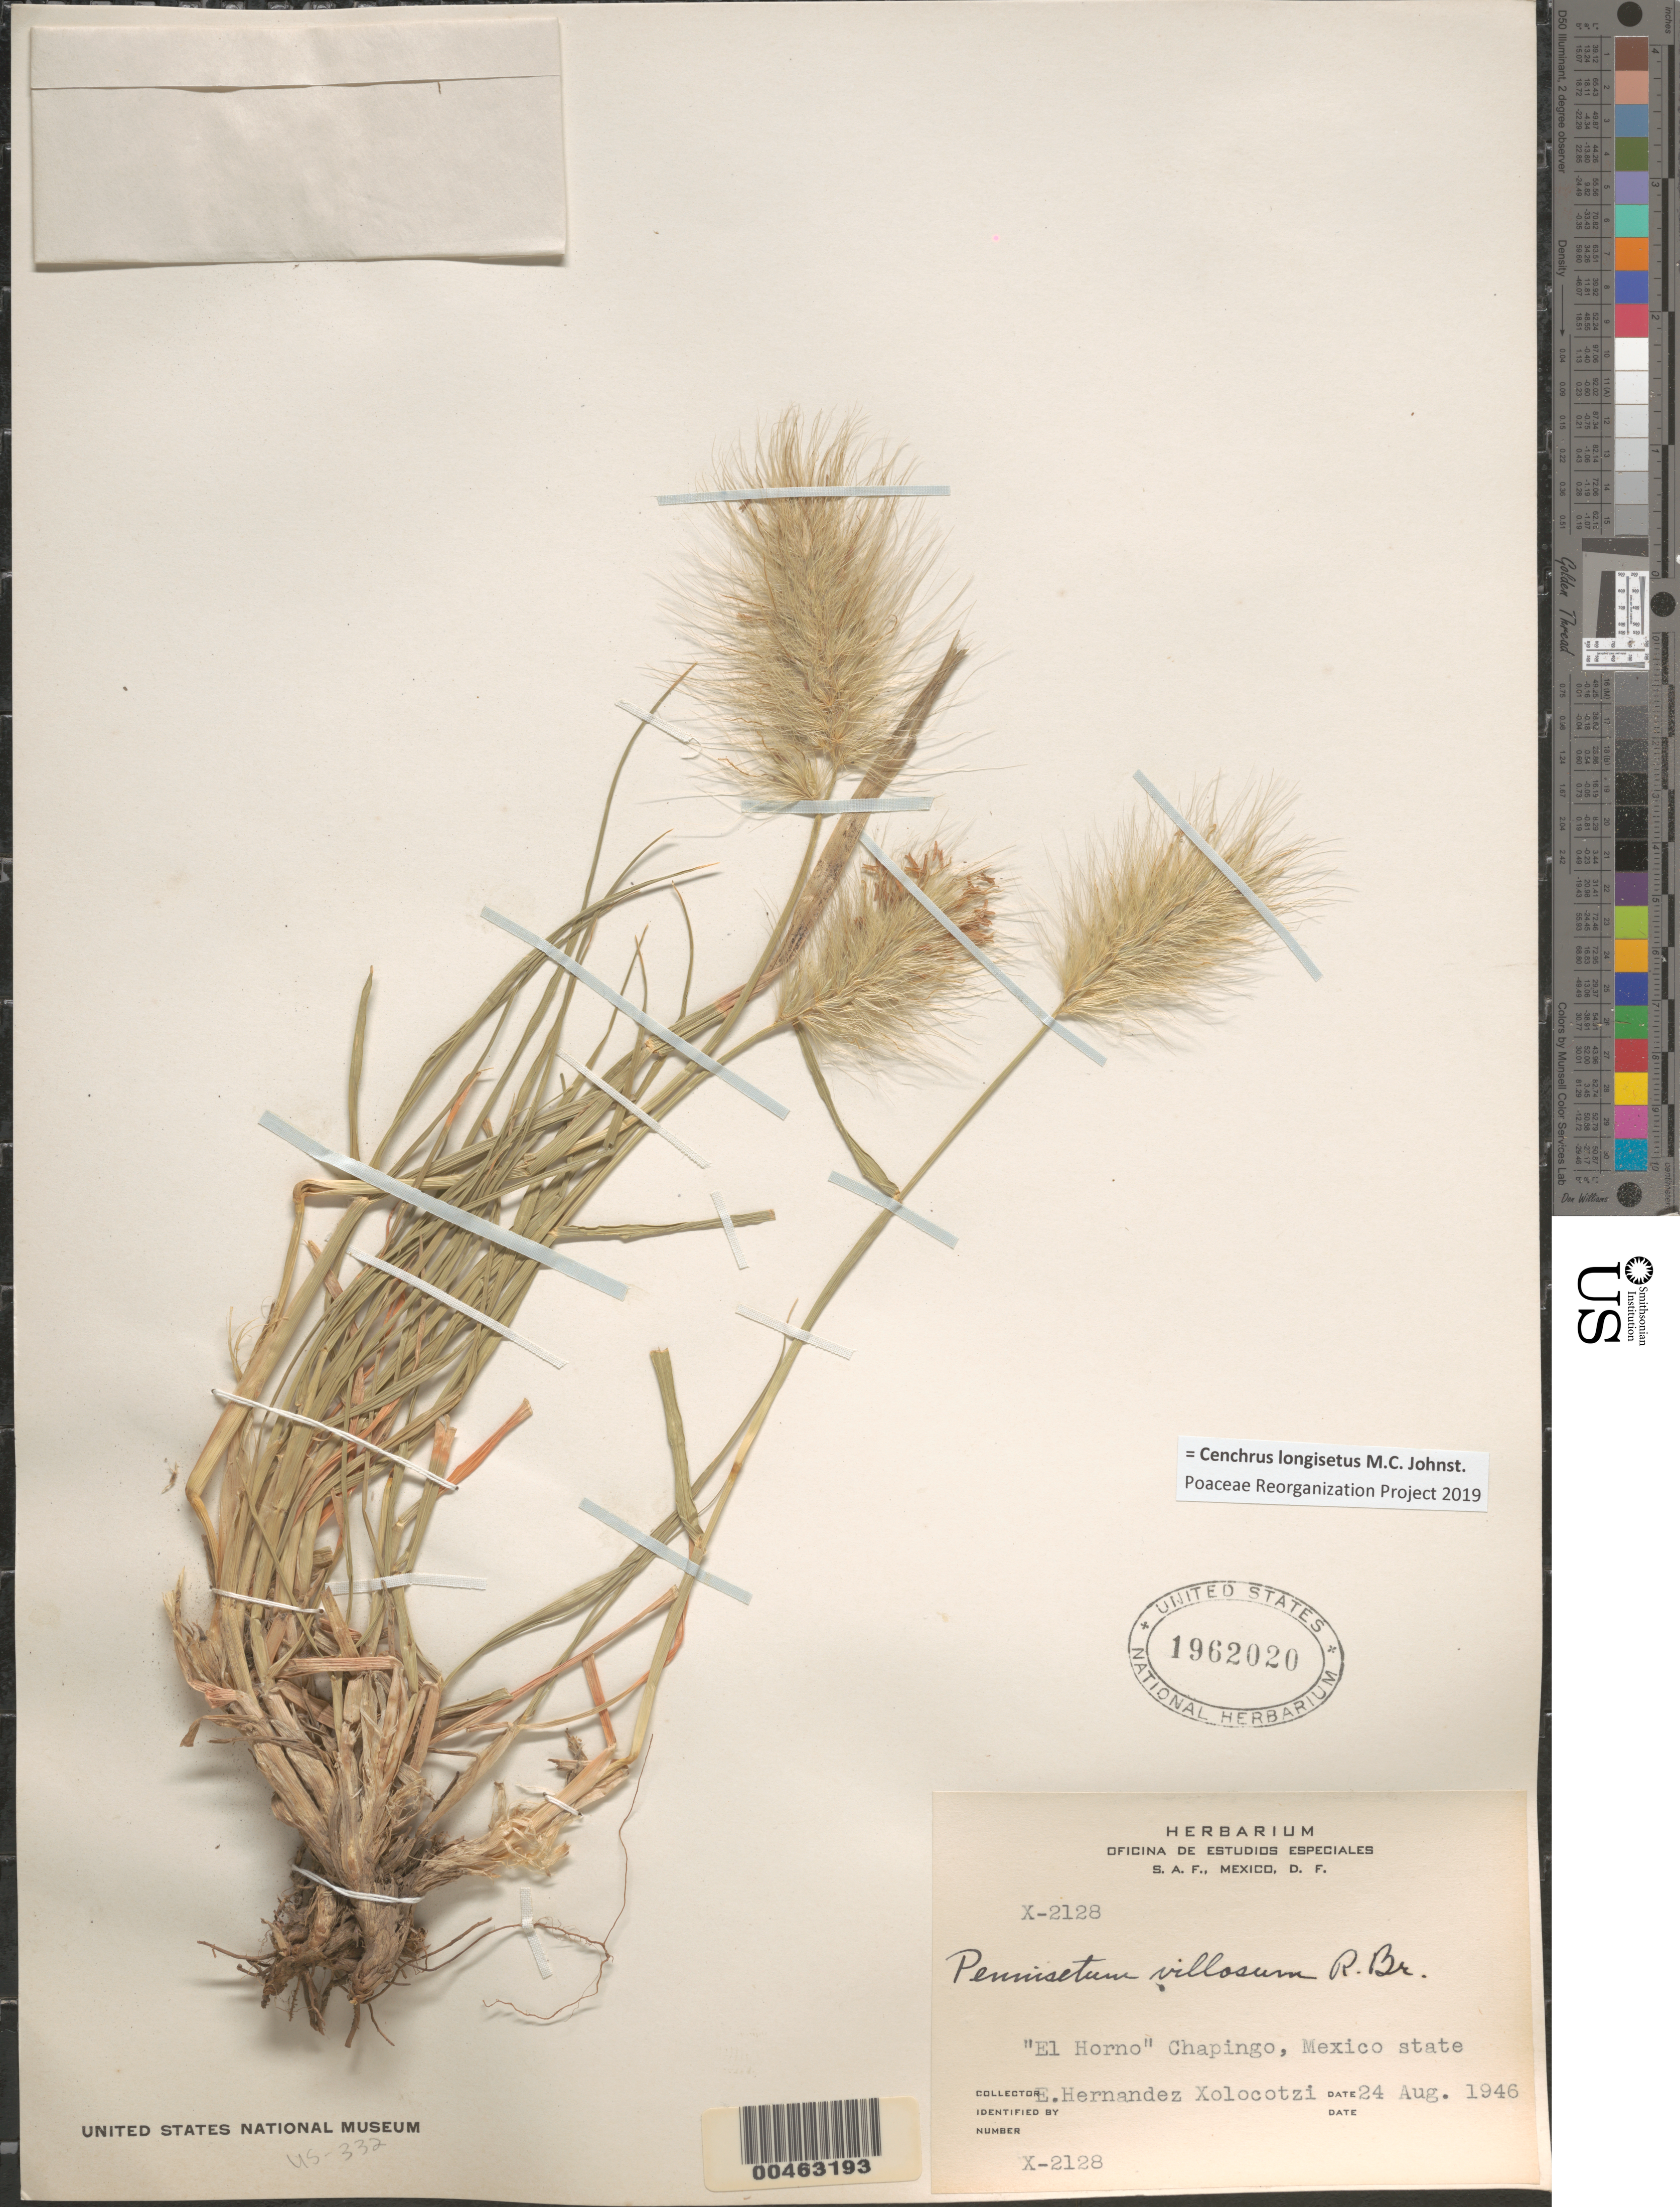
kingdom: Plantae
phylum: Tracheophyta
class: Liliopsida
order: Poales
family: Poaceae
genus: Cenchrus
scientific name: Cenchrus longisetus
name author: M.C. Johnst.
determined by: Poaceae Reorganization Project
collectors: E. I. Hernández-X.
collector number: X-2128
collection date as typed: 24 Aug 1946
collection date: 1946-08-24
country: Mexico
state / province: México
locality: El Horno, Chapingo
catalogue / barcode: US 1962020